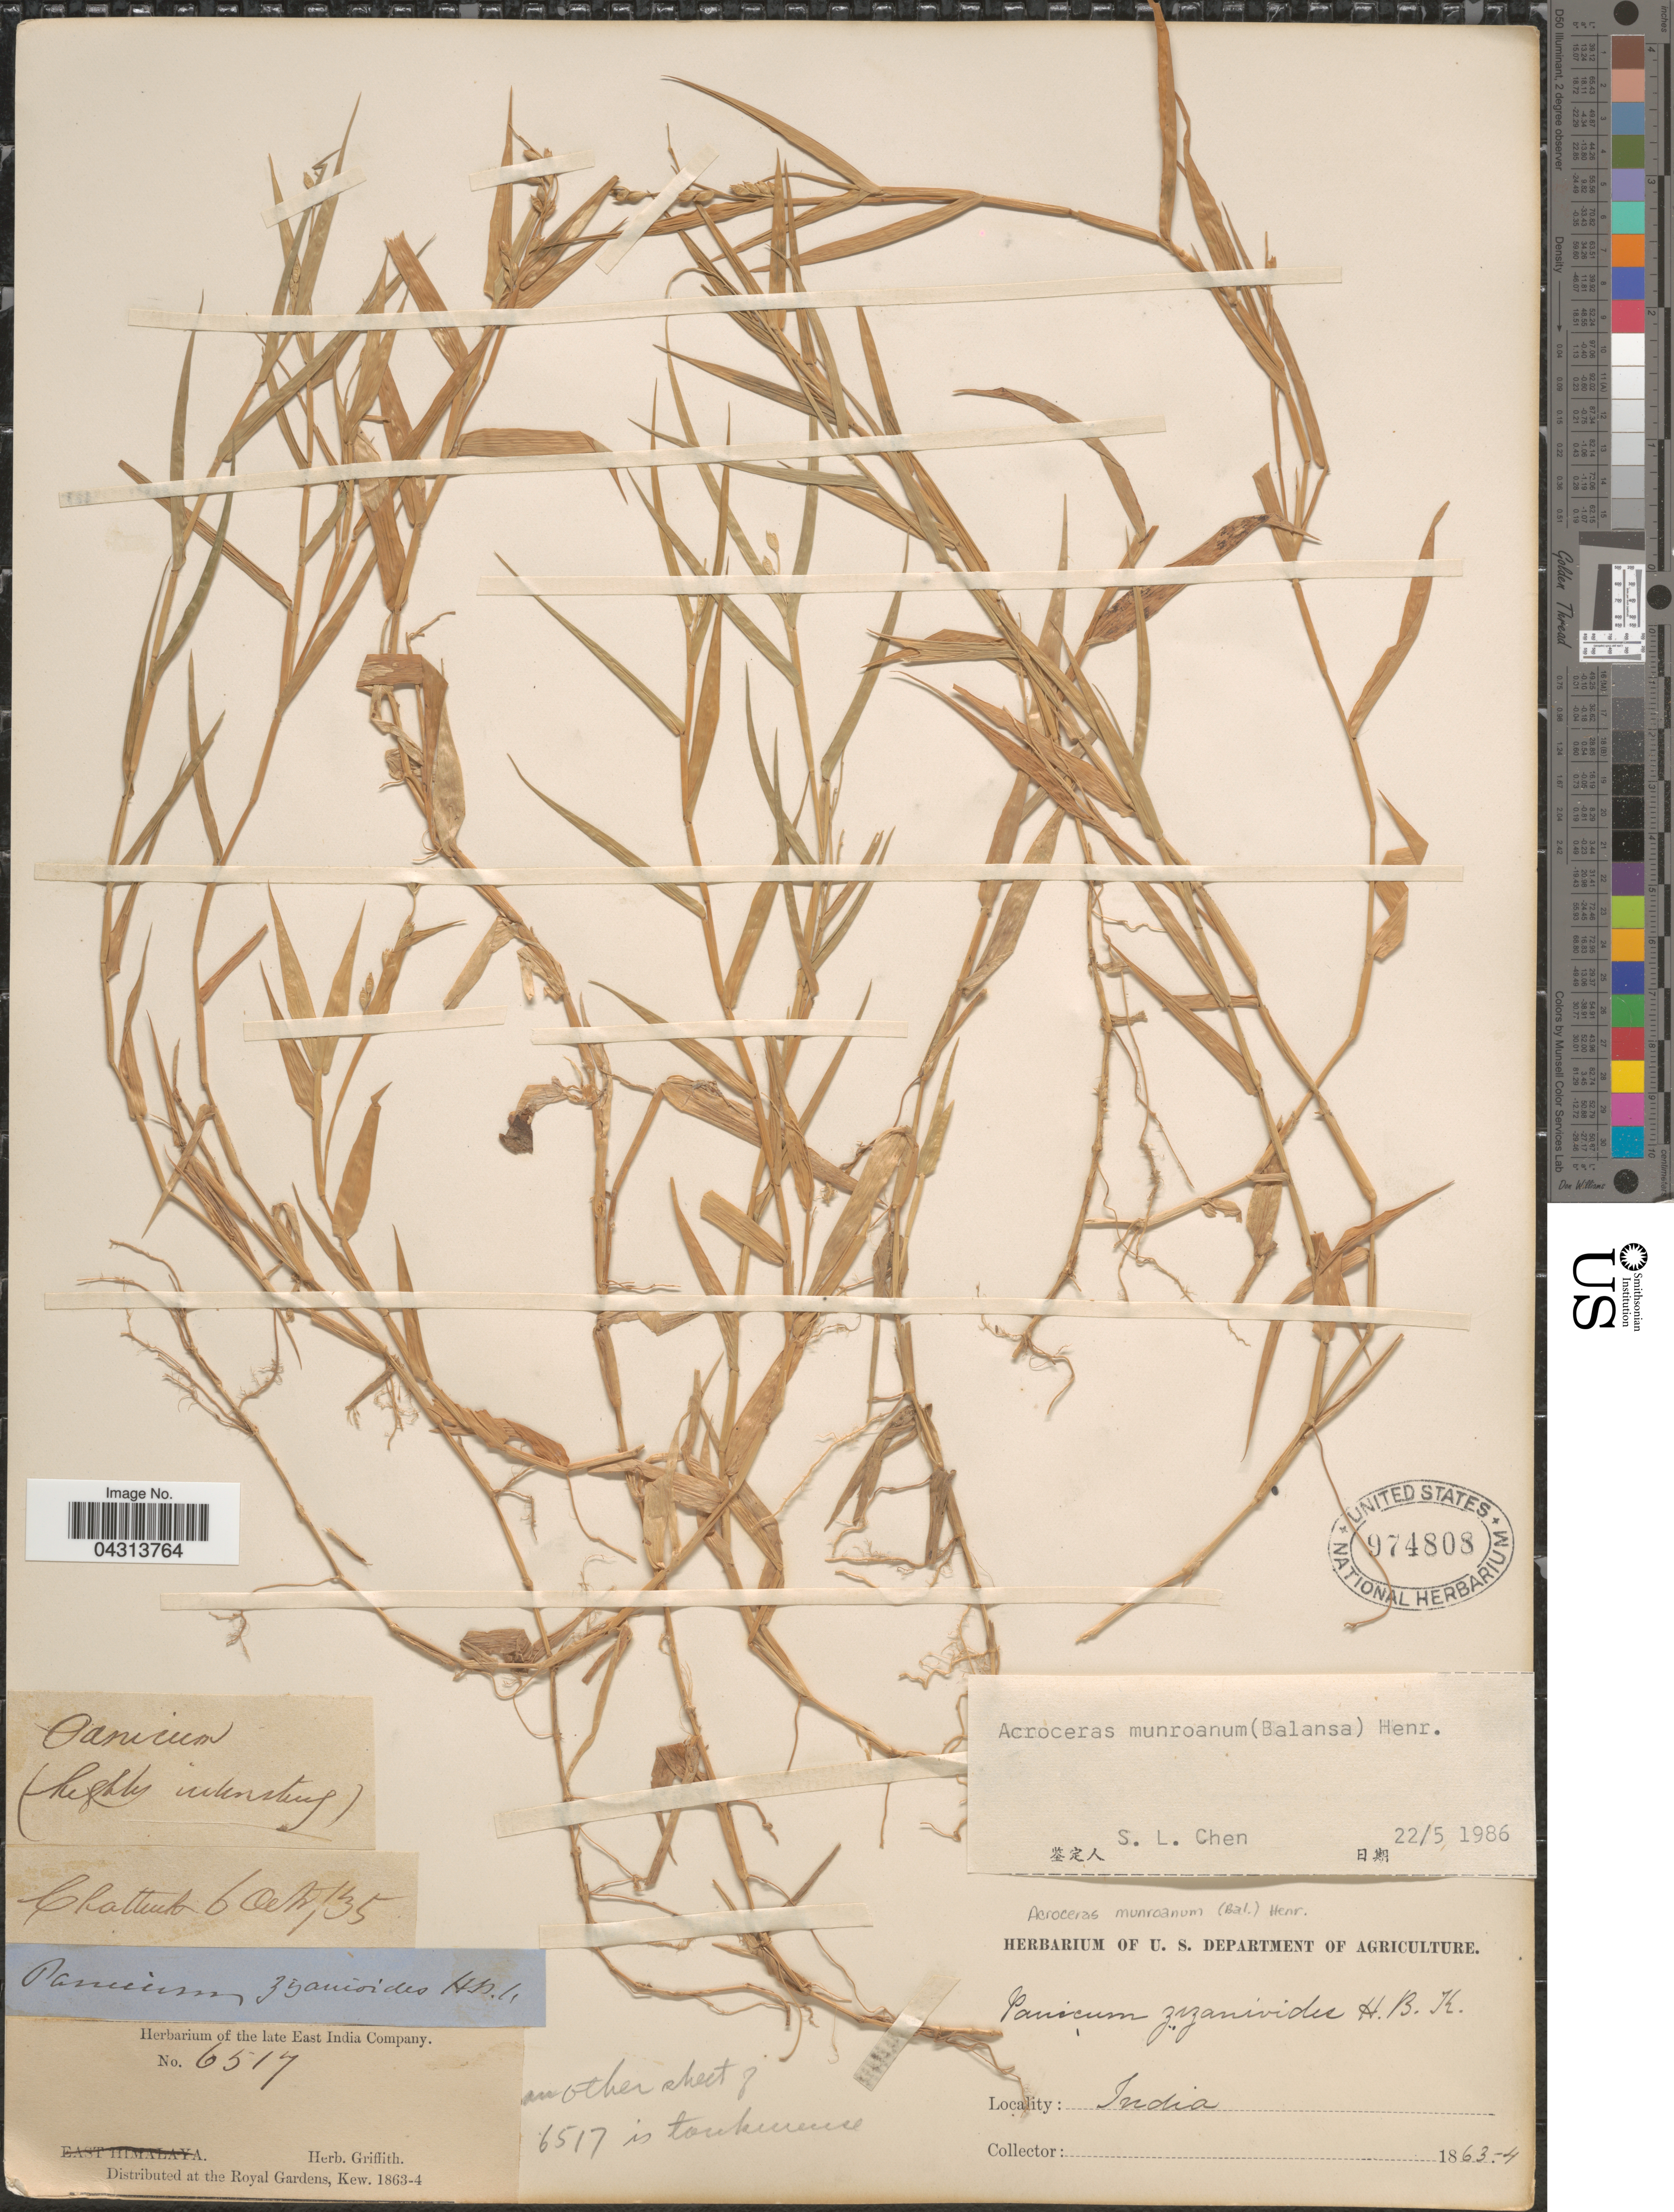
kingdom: Plantae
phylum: Tracheophyta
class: Liliopsida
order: Poales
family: Poaceae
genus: Acroceras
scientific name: Acroceras munroanum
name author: (Steud.) Henr.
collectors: Chattuck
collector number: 6517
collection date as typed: Transcribed d/m/y: 6/10/35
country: India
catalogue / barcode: US 974808